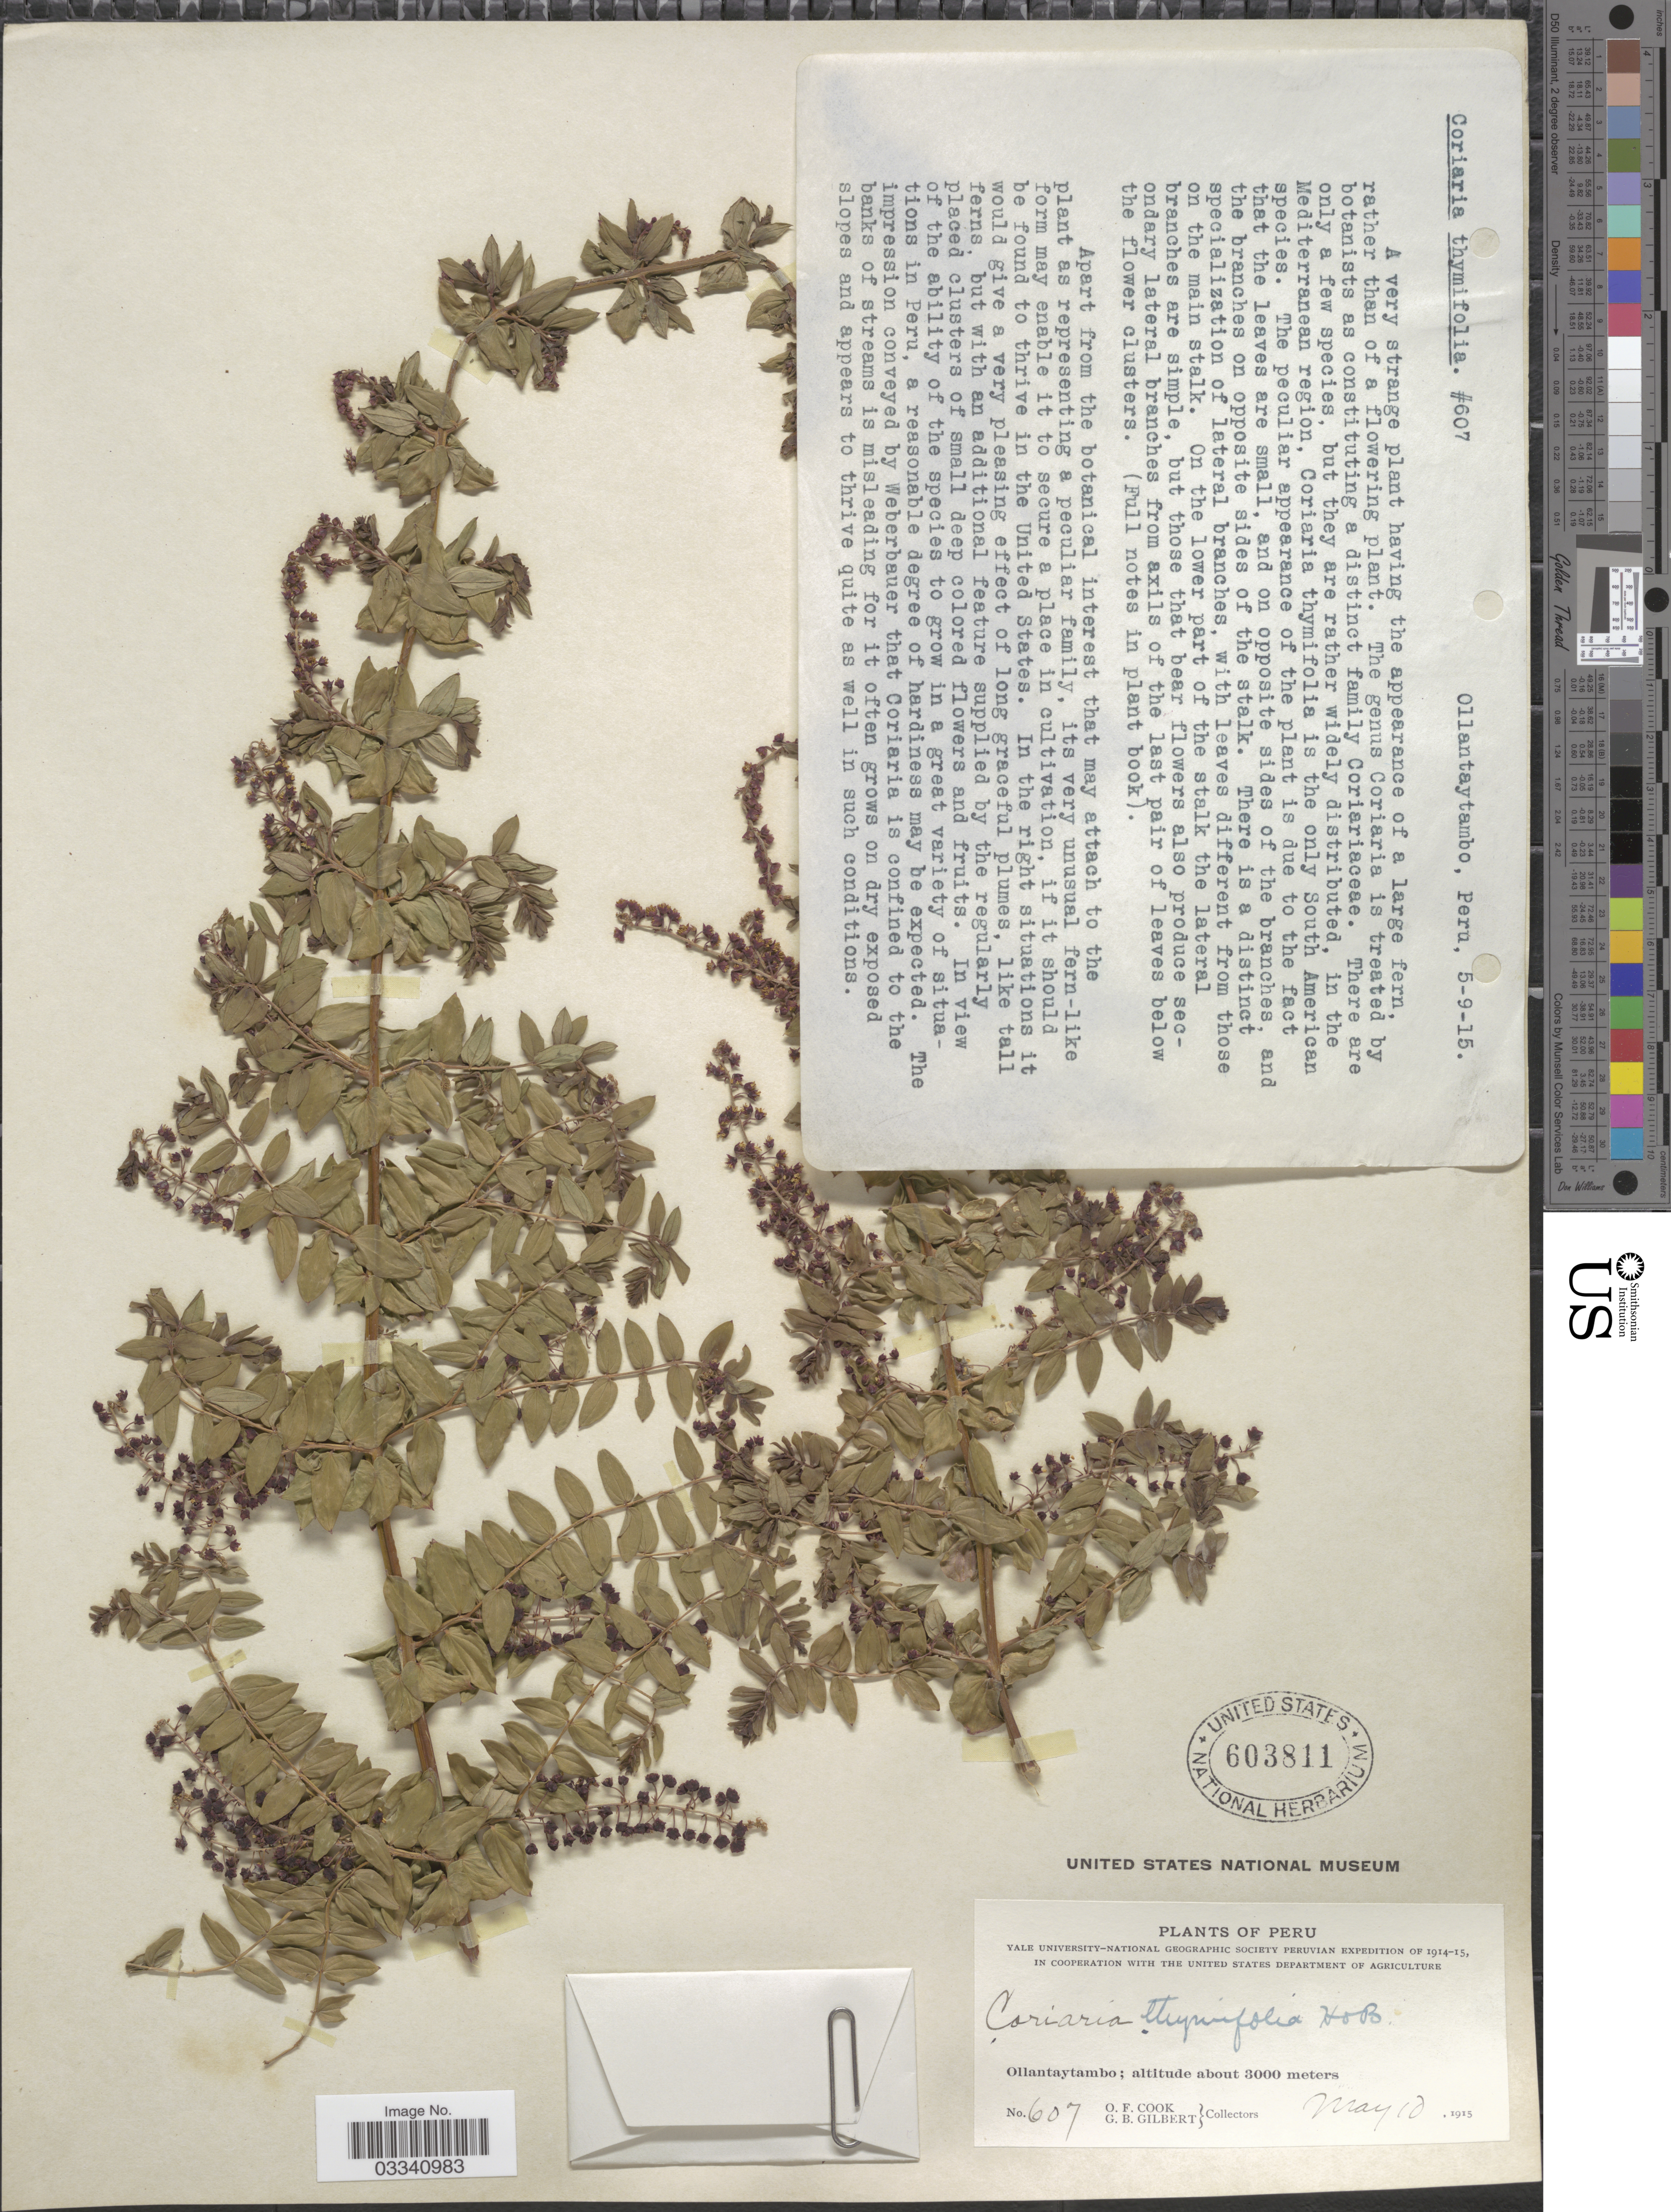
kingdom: Plantae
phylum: Tracheophyta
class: Magnoliopsida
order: Cucurbitales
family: Coriariaceae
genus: Coriaria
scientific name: Coriaria ruscifolia subsp. microphylla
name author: (Poir.) L.E. Skog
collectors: O. F. Cook & G. B. Gilbert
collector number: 607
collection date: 1915-05-10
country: Peru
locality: Ollantaytambo.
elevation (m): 3000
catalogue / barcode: US 603811